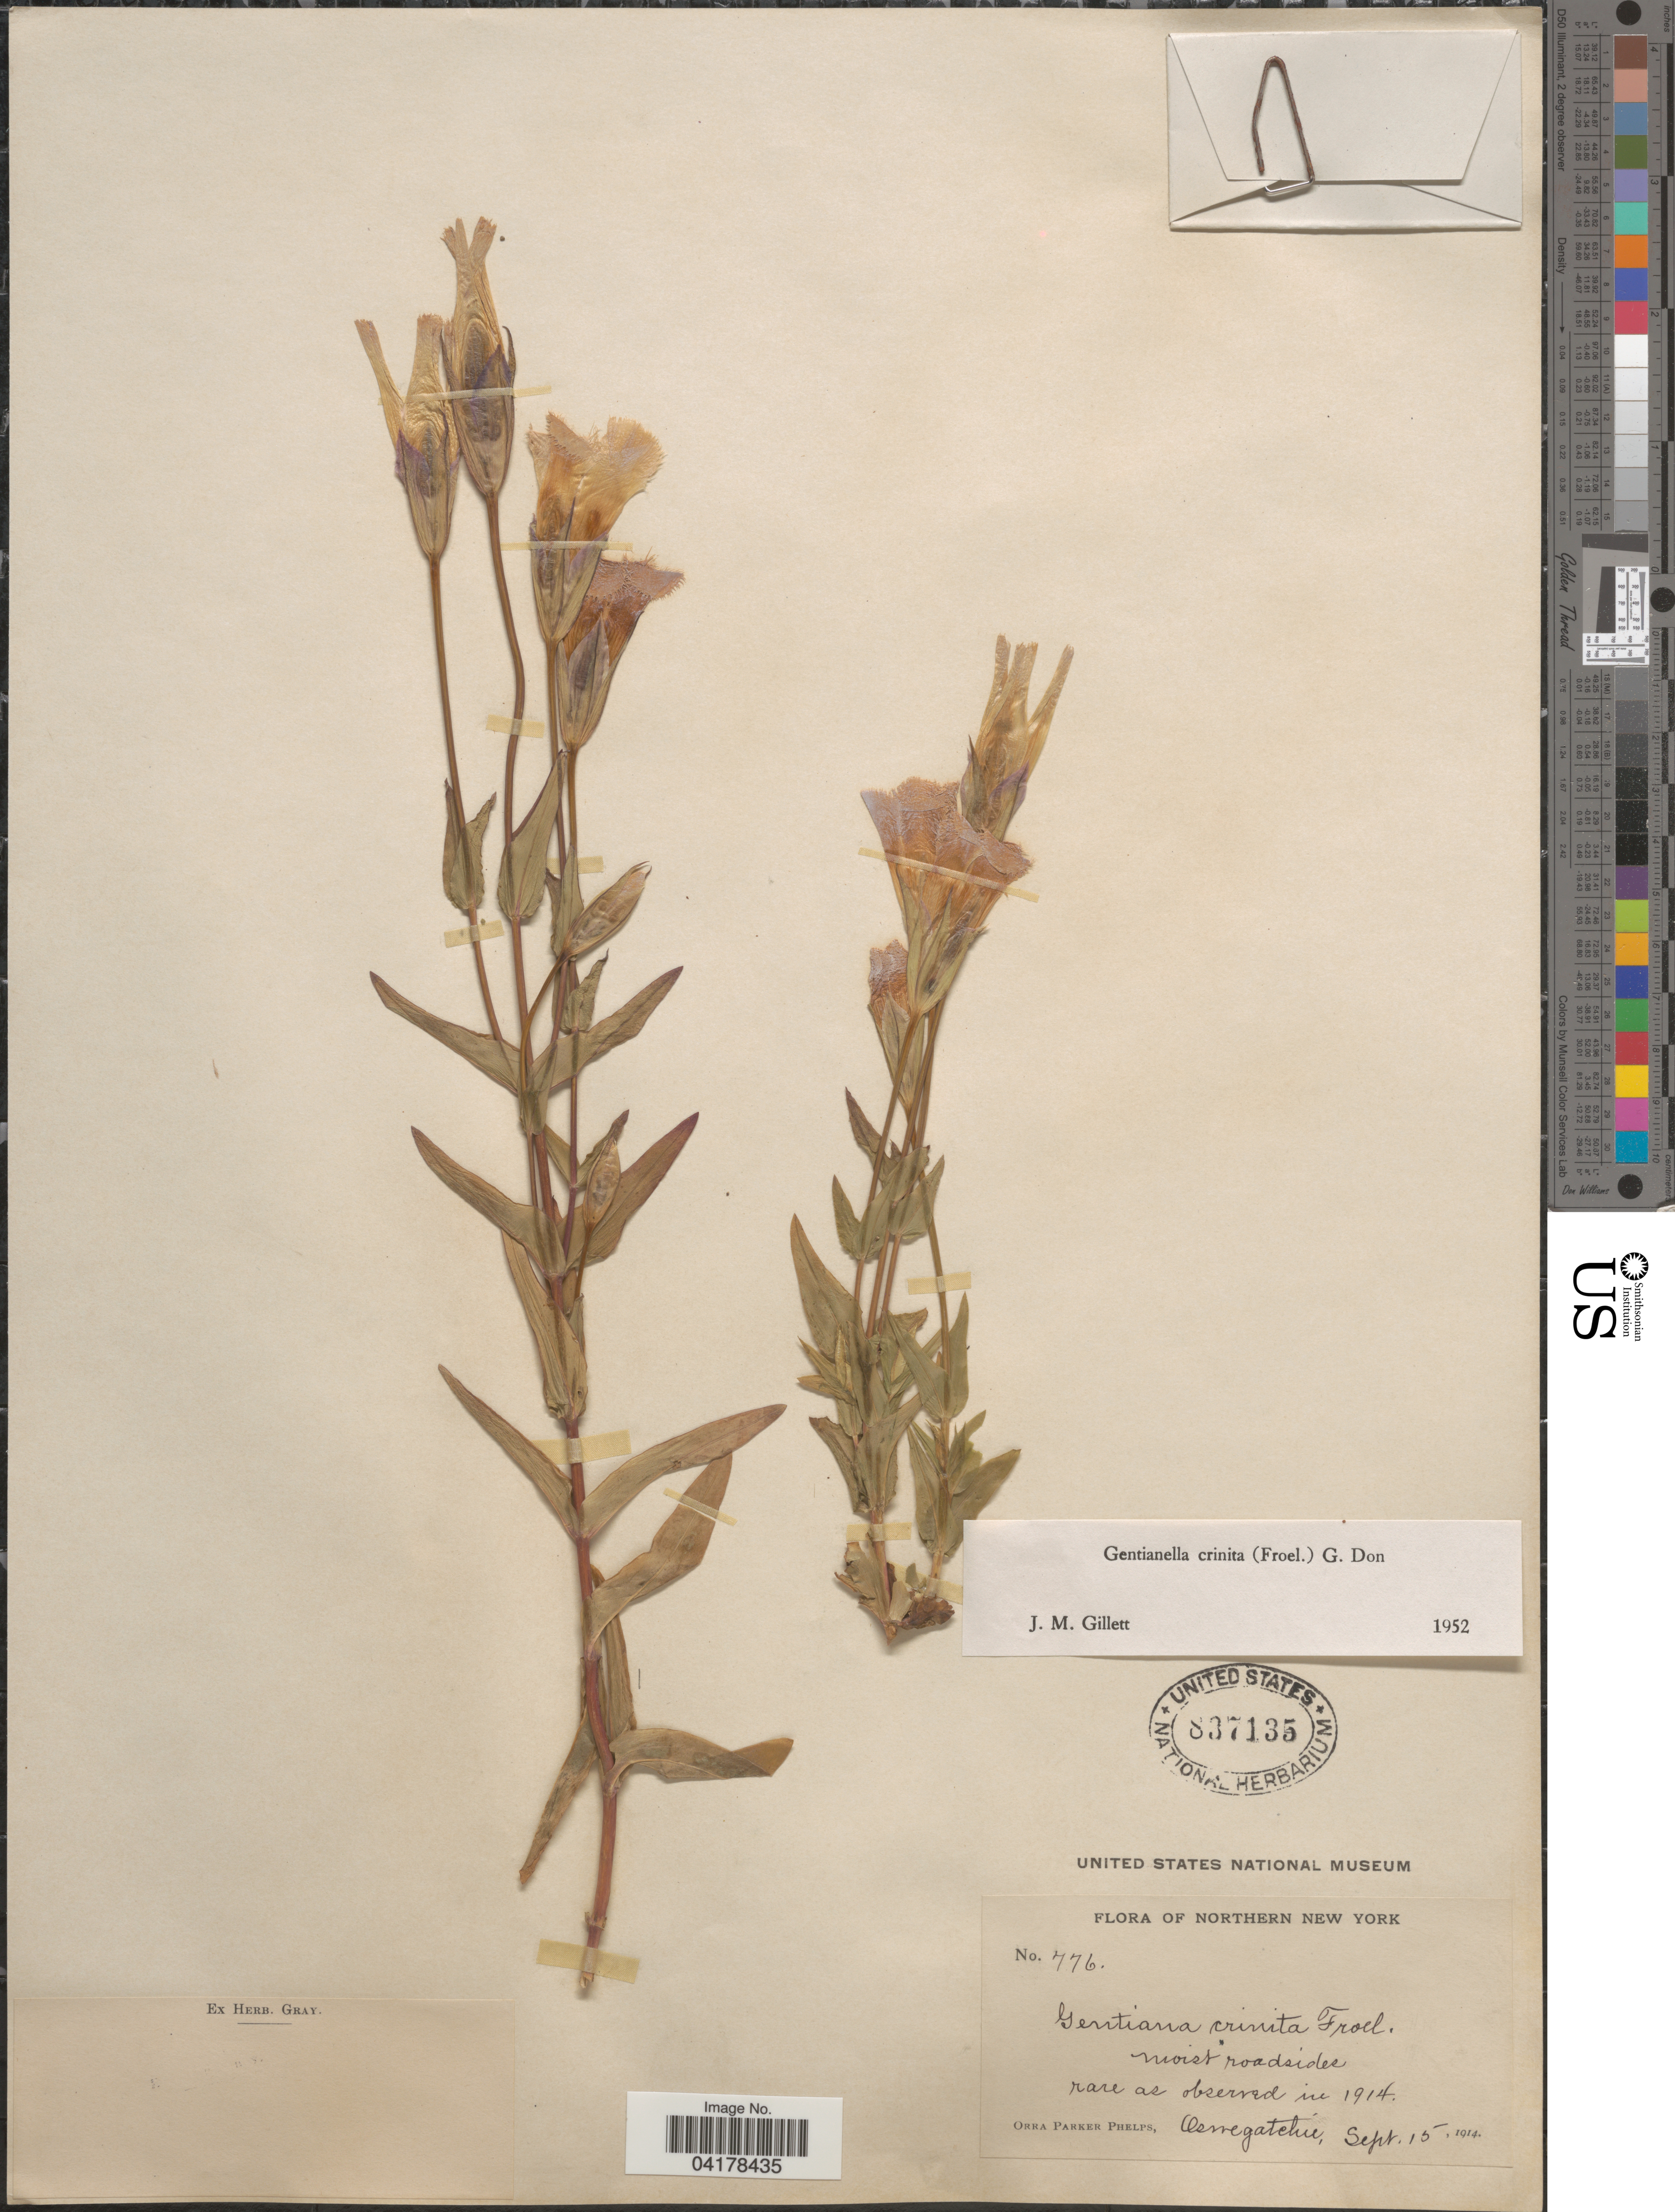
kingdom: Plantae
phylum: Tracheophyta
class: Magnoliopsida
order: Gentianales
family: Gentianaceae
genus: Gentianella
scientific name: Gentianella crinita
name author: (Froel.) G. Don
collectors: O. P. Phelps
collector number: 776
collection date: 1914-09-15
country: United States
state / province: New York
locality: Northern New York. Oswegatchie.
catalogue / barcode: US 837135